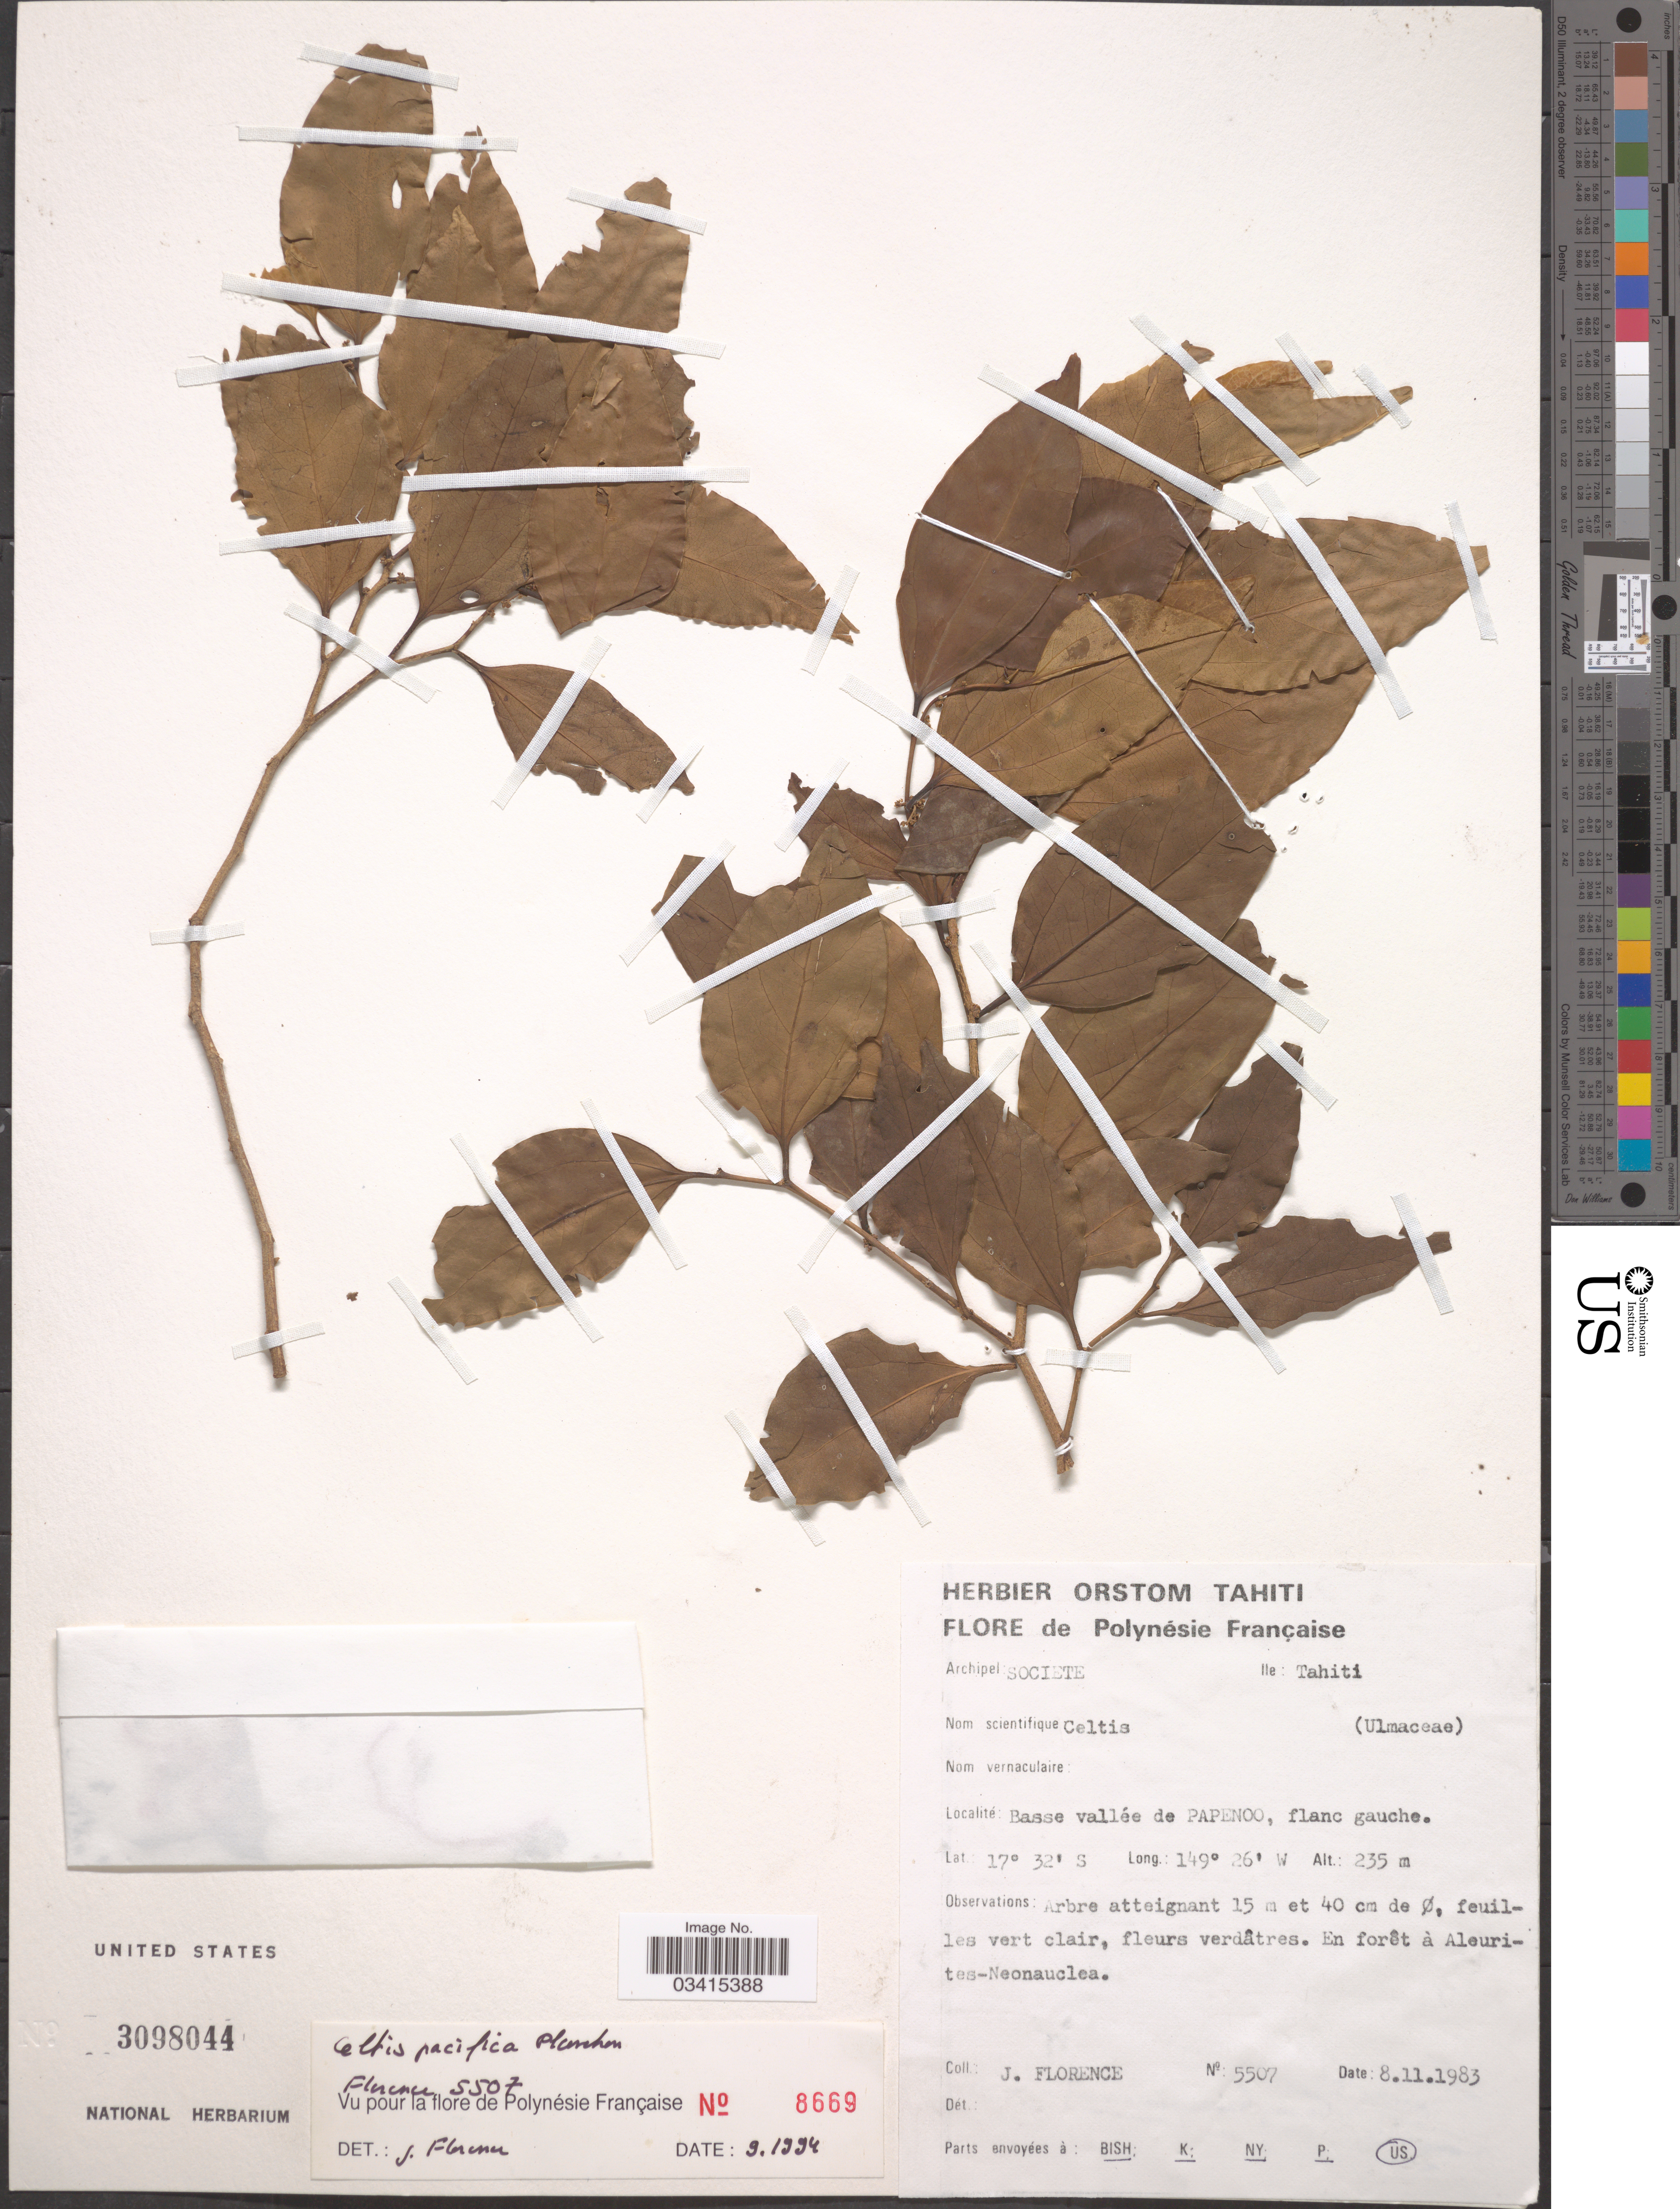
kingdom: Plantae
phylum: Tracheophyta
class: Magnoliopsida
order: Rosales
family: Cannabaceae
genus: Celtis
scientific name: Celtis pacifica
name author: Planch.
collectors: J. Florence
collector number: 5507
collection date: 1983-11-08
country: French Polynesia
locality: Polynésie Française. Archipel: Societe. Ile: Tahiti. Basse vallée de Papenoo, flanc gauche.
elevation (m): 235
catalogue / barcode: US 3098044